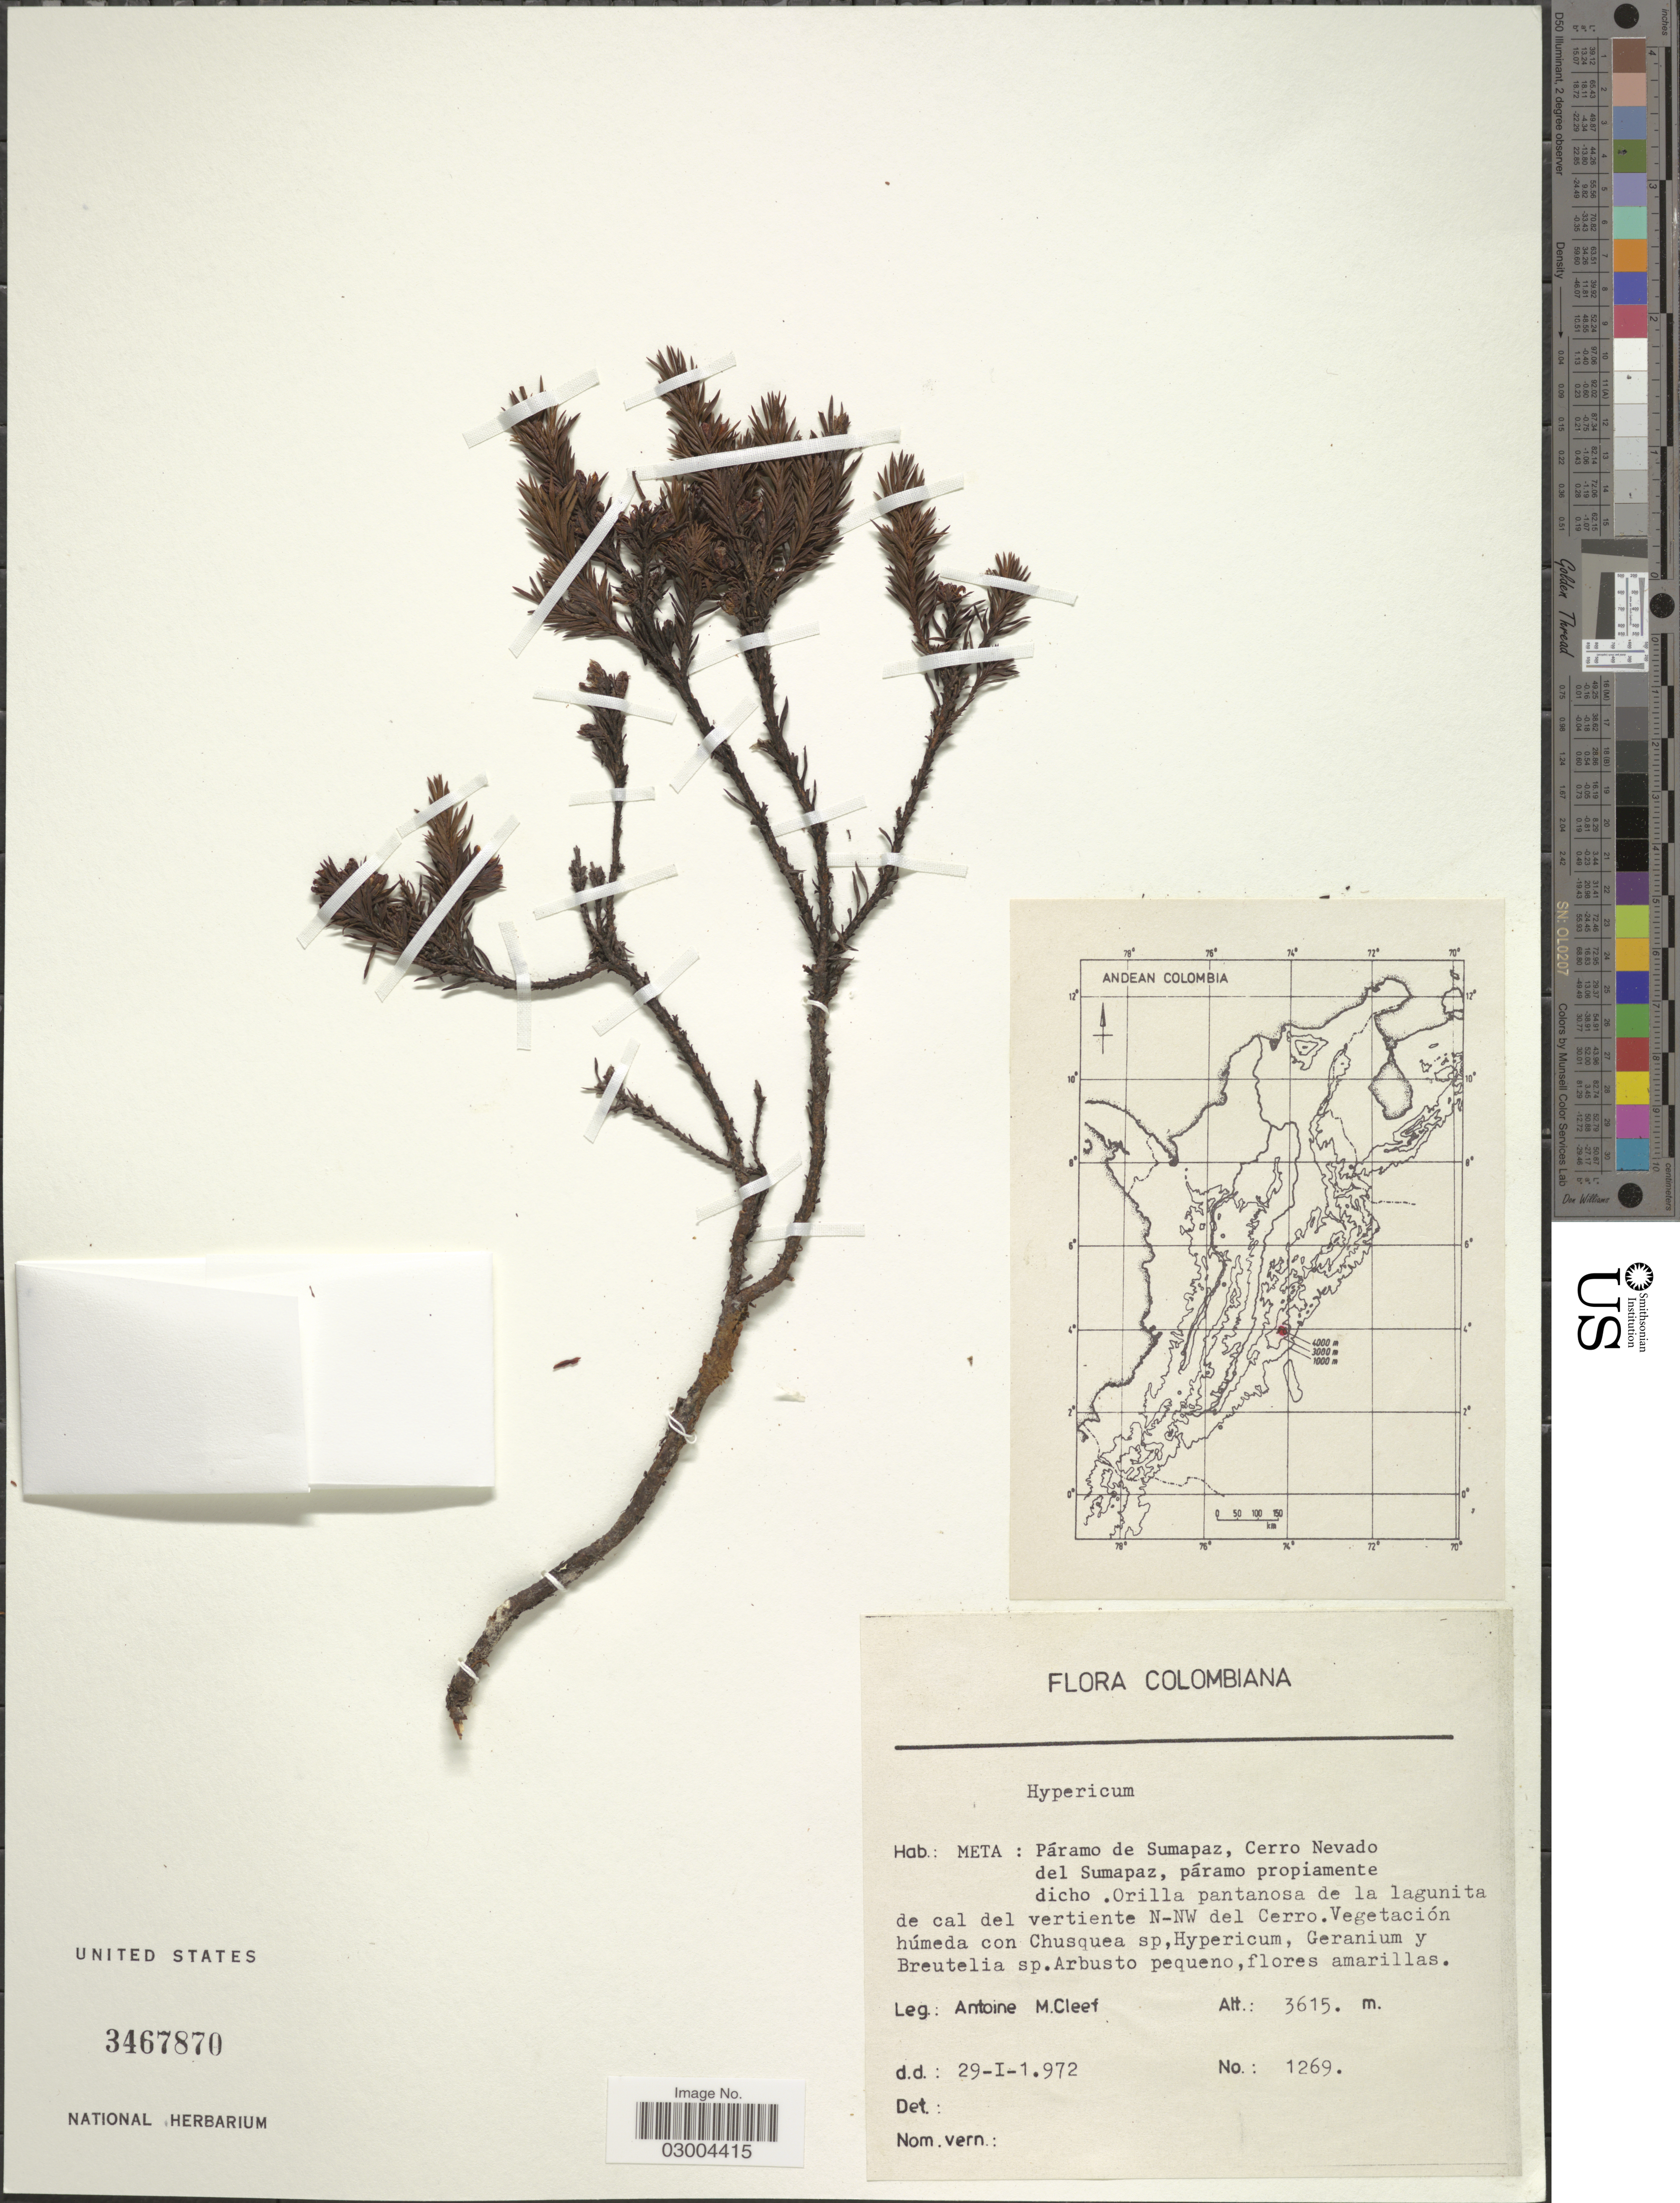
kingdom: Plantae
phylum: Tracheophyta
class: Magnoliopsida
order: Malpighiales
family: Hypericaceae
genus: Hypericum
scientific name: Hypericum sp.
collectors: A. M. Cleef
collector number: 1269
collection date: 1972-01-29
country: Colombia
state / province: Meta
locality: Páramo de Sumapaz, Cerro Nevado del Sumapaz, páramo propiamente dicho. Orilla pantanosa de la algunita de cal del vertiente N-NW del Cerro.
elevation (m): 3615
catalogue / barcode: US 3467870